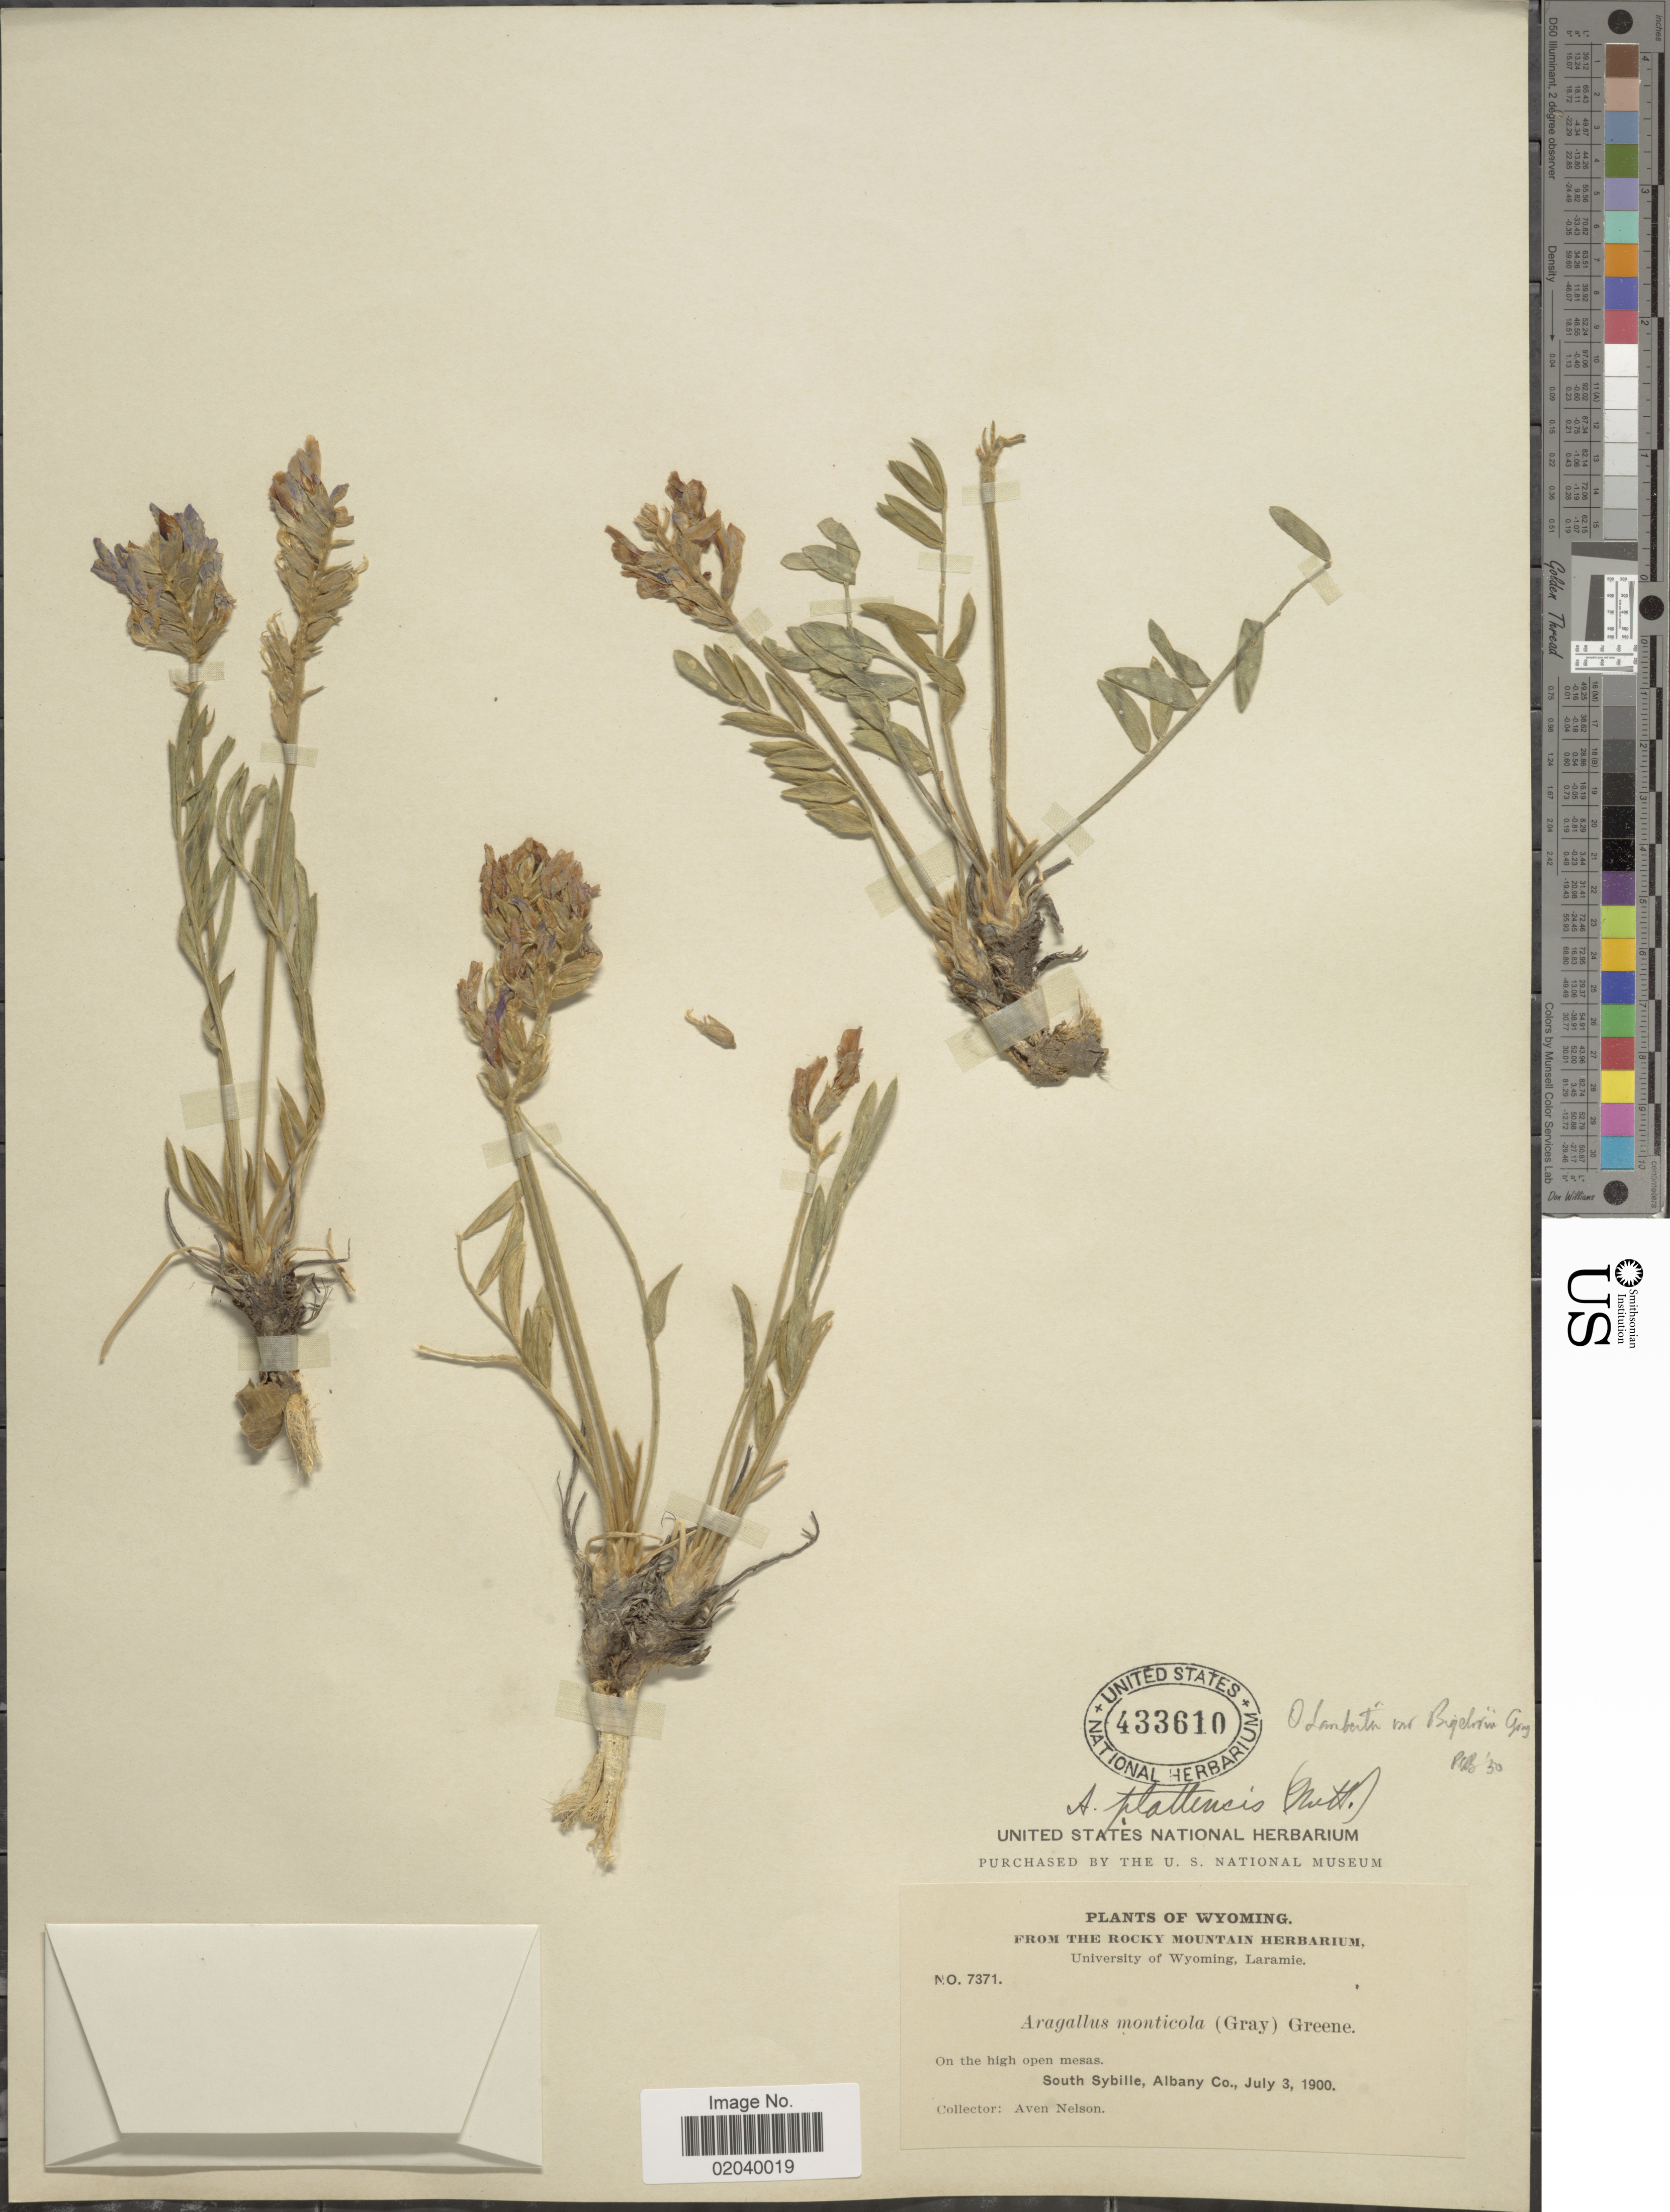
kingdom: Plantae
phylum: Tracheophyta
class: Magnoliopsida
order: Fabales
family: Fabaceae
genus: Oxytropis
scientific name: Oxytropis lambertii var. bigelovii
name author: A. Gray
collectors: A. Nelson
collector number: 7371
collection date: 1900-07-03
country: United States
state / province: Wyoming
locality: South Sybille, Albany Co.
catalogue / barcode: US 433610